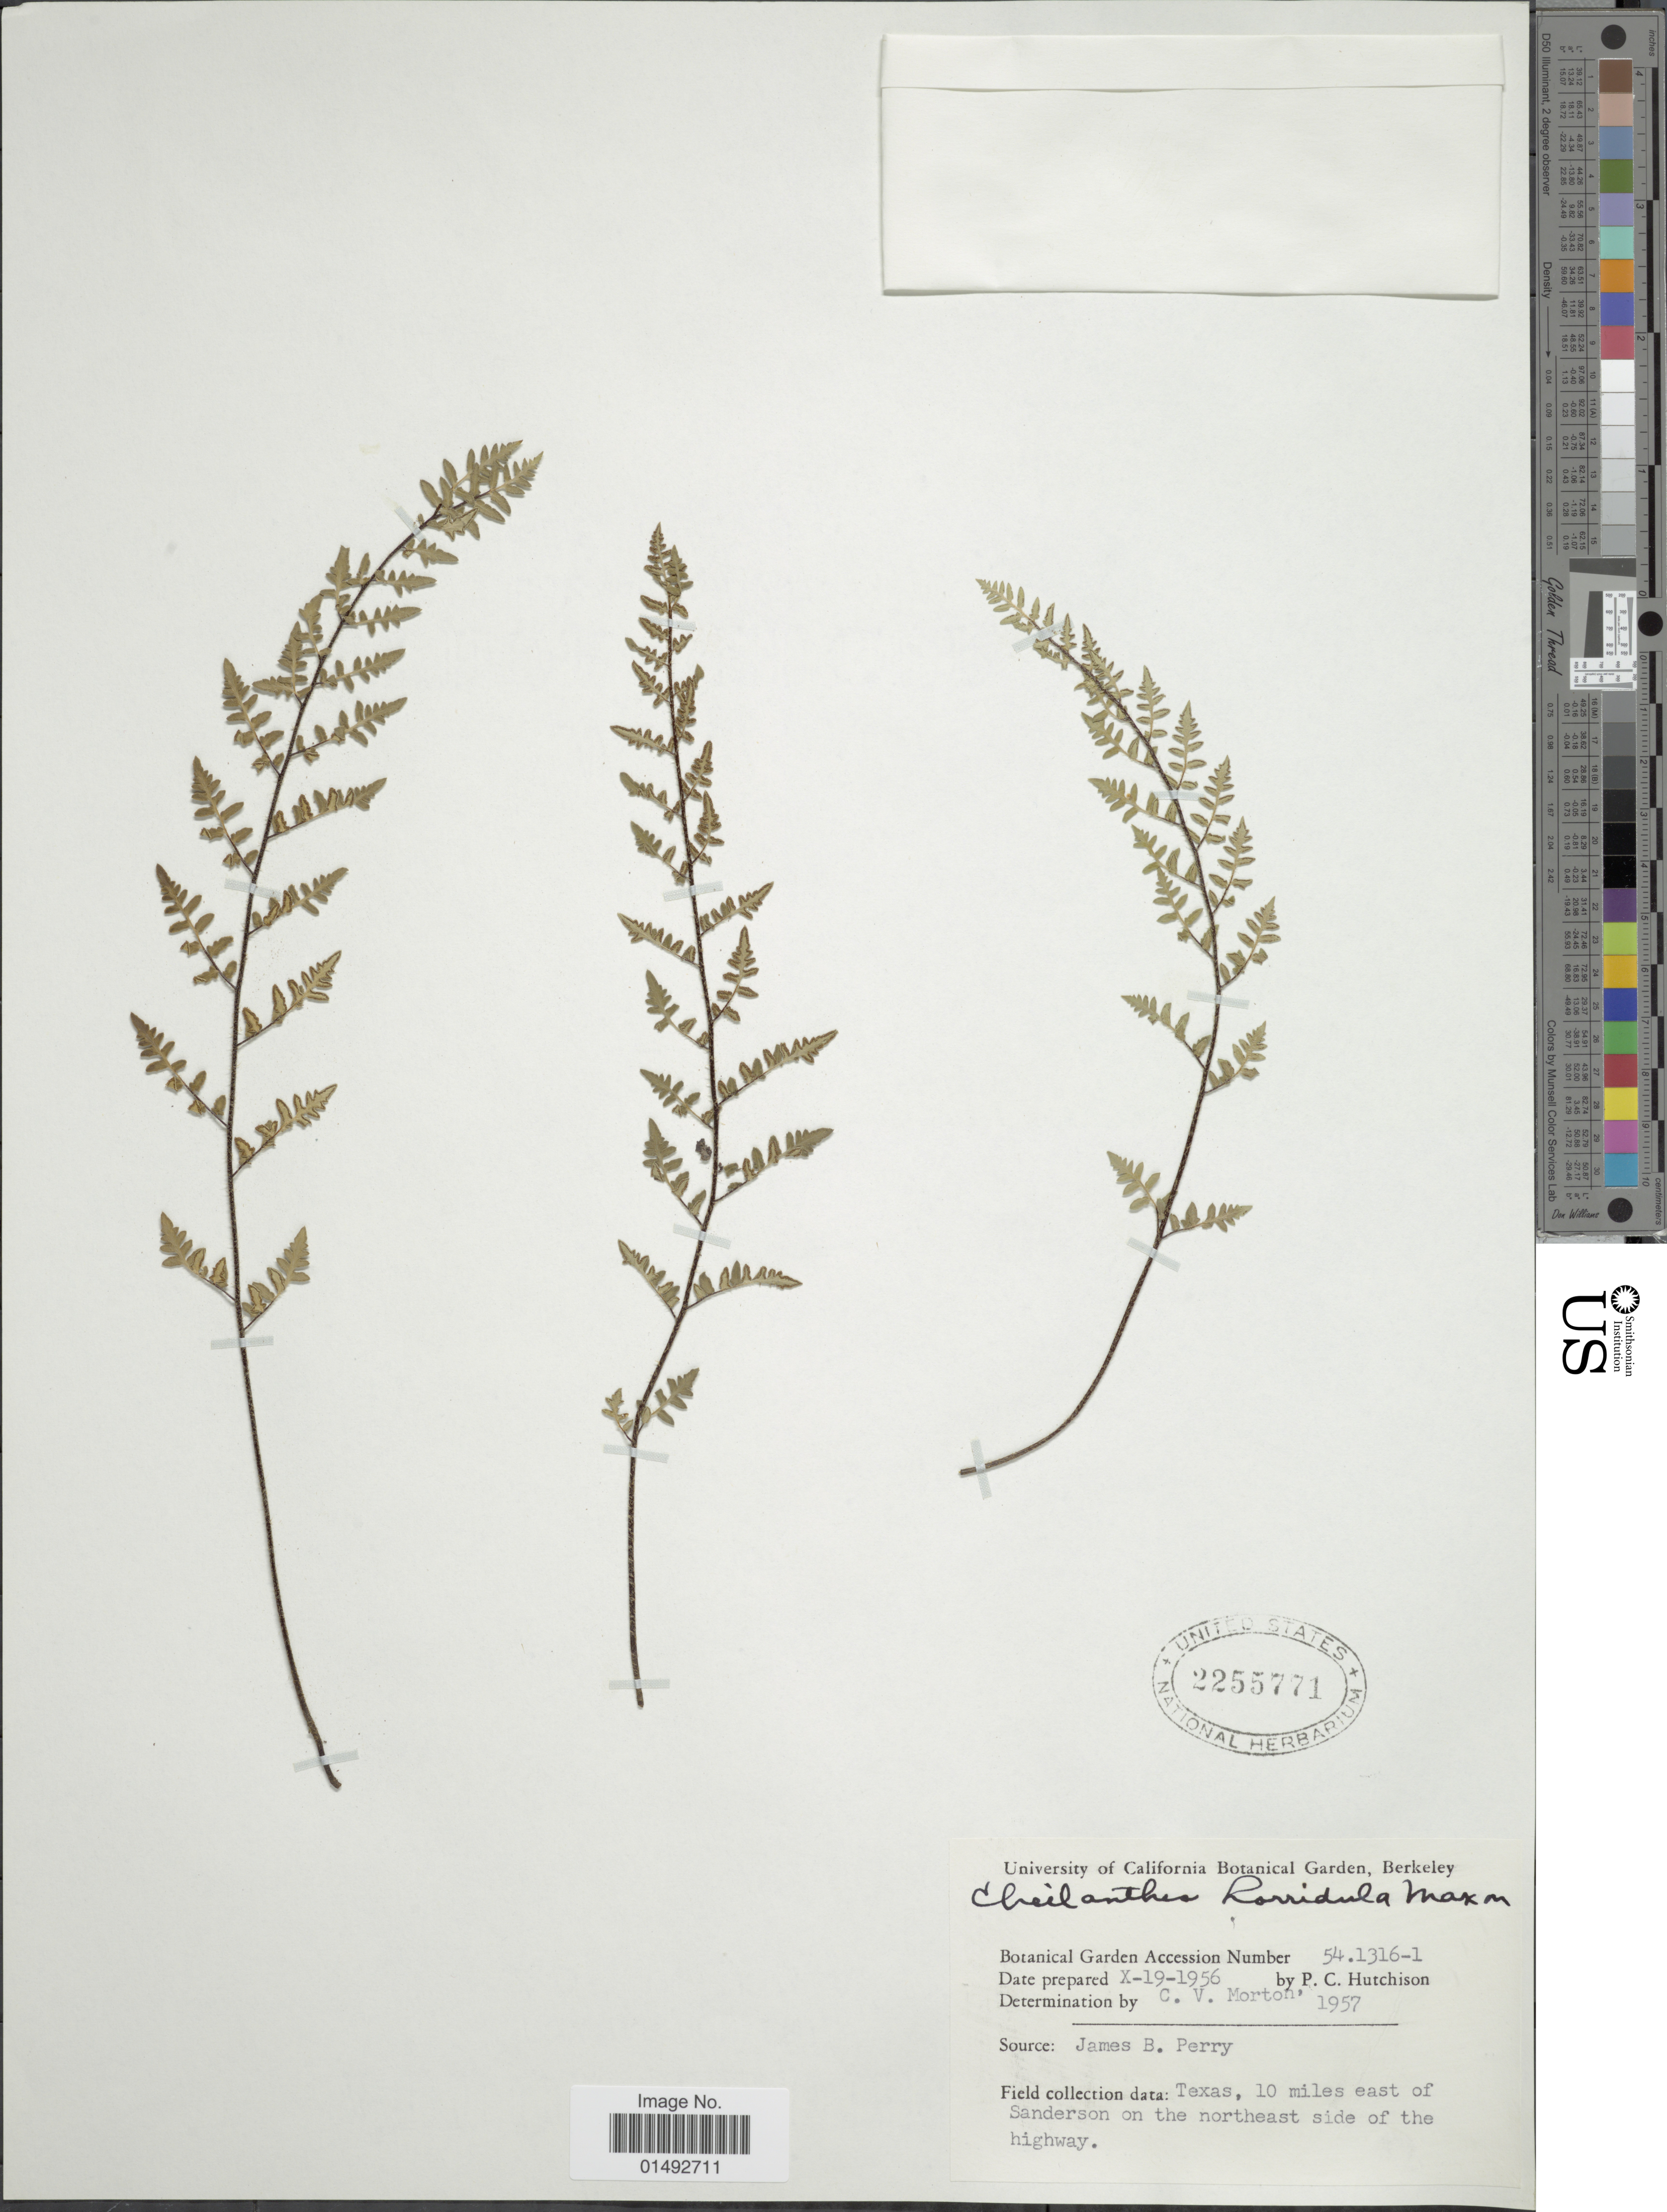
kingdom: Plantae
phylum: Tracheophyta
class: Polypodiopsida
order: Polypodiales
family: Pteridaceae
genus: Myriopteris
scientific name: Myriopteris scabra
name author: (C. Chr.) Grusz & Windham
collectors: P. C. Hutchison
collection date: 1956-10-19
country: United States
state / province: California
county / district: Alameda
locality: University of California Botanical Garden, Berkeley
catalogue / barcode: US 2255771